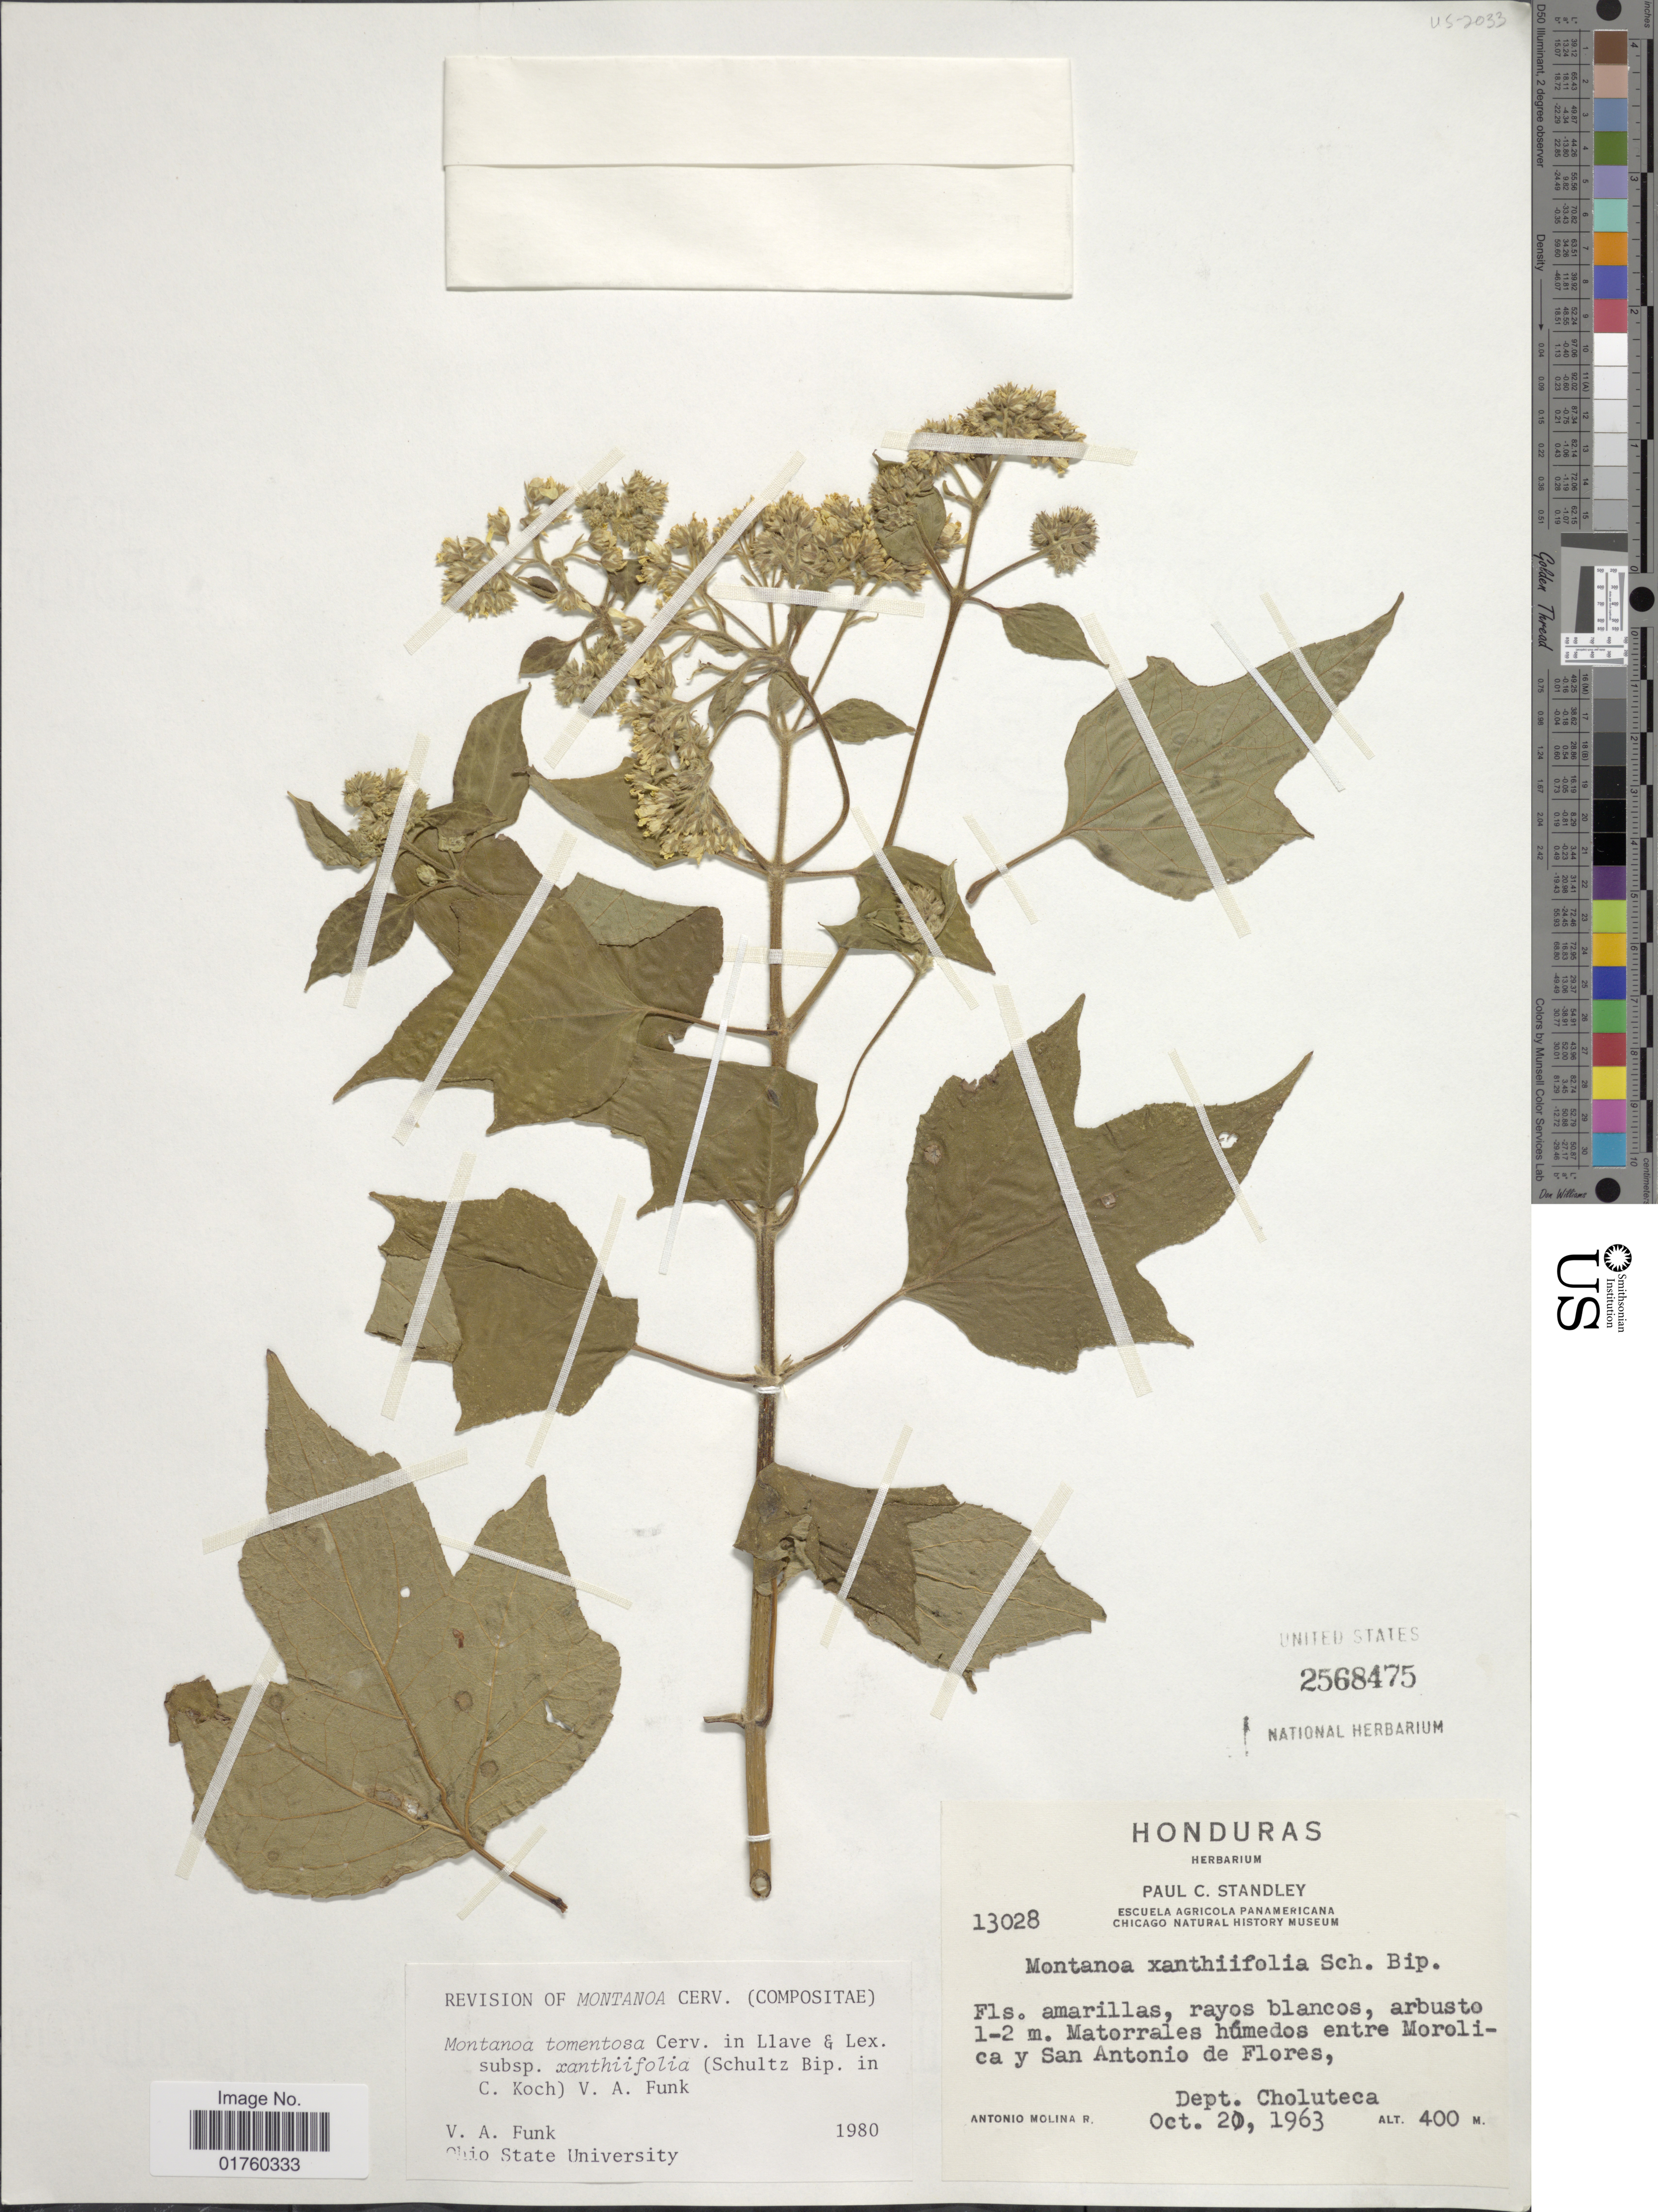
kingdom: Plantae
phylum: Tracheophyta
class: Magnoliopsida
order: Asterales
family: Asteraceae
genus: Montanoa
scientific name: Montanoa tomentosa subsp. xanthiifolia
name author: (Sch. Bip. in C. Koch) V.A. Funk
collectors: A. Molina R.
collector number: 13028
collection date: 1963-10-20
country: Honduras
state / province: Choluteca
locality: Matorrales humedos entre Morolica y San Antonio de Flores.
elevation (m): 400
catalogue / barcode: US 2568475